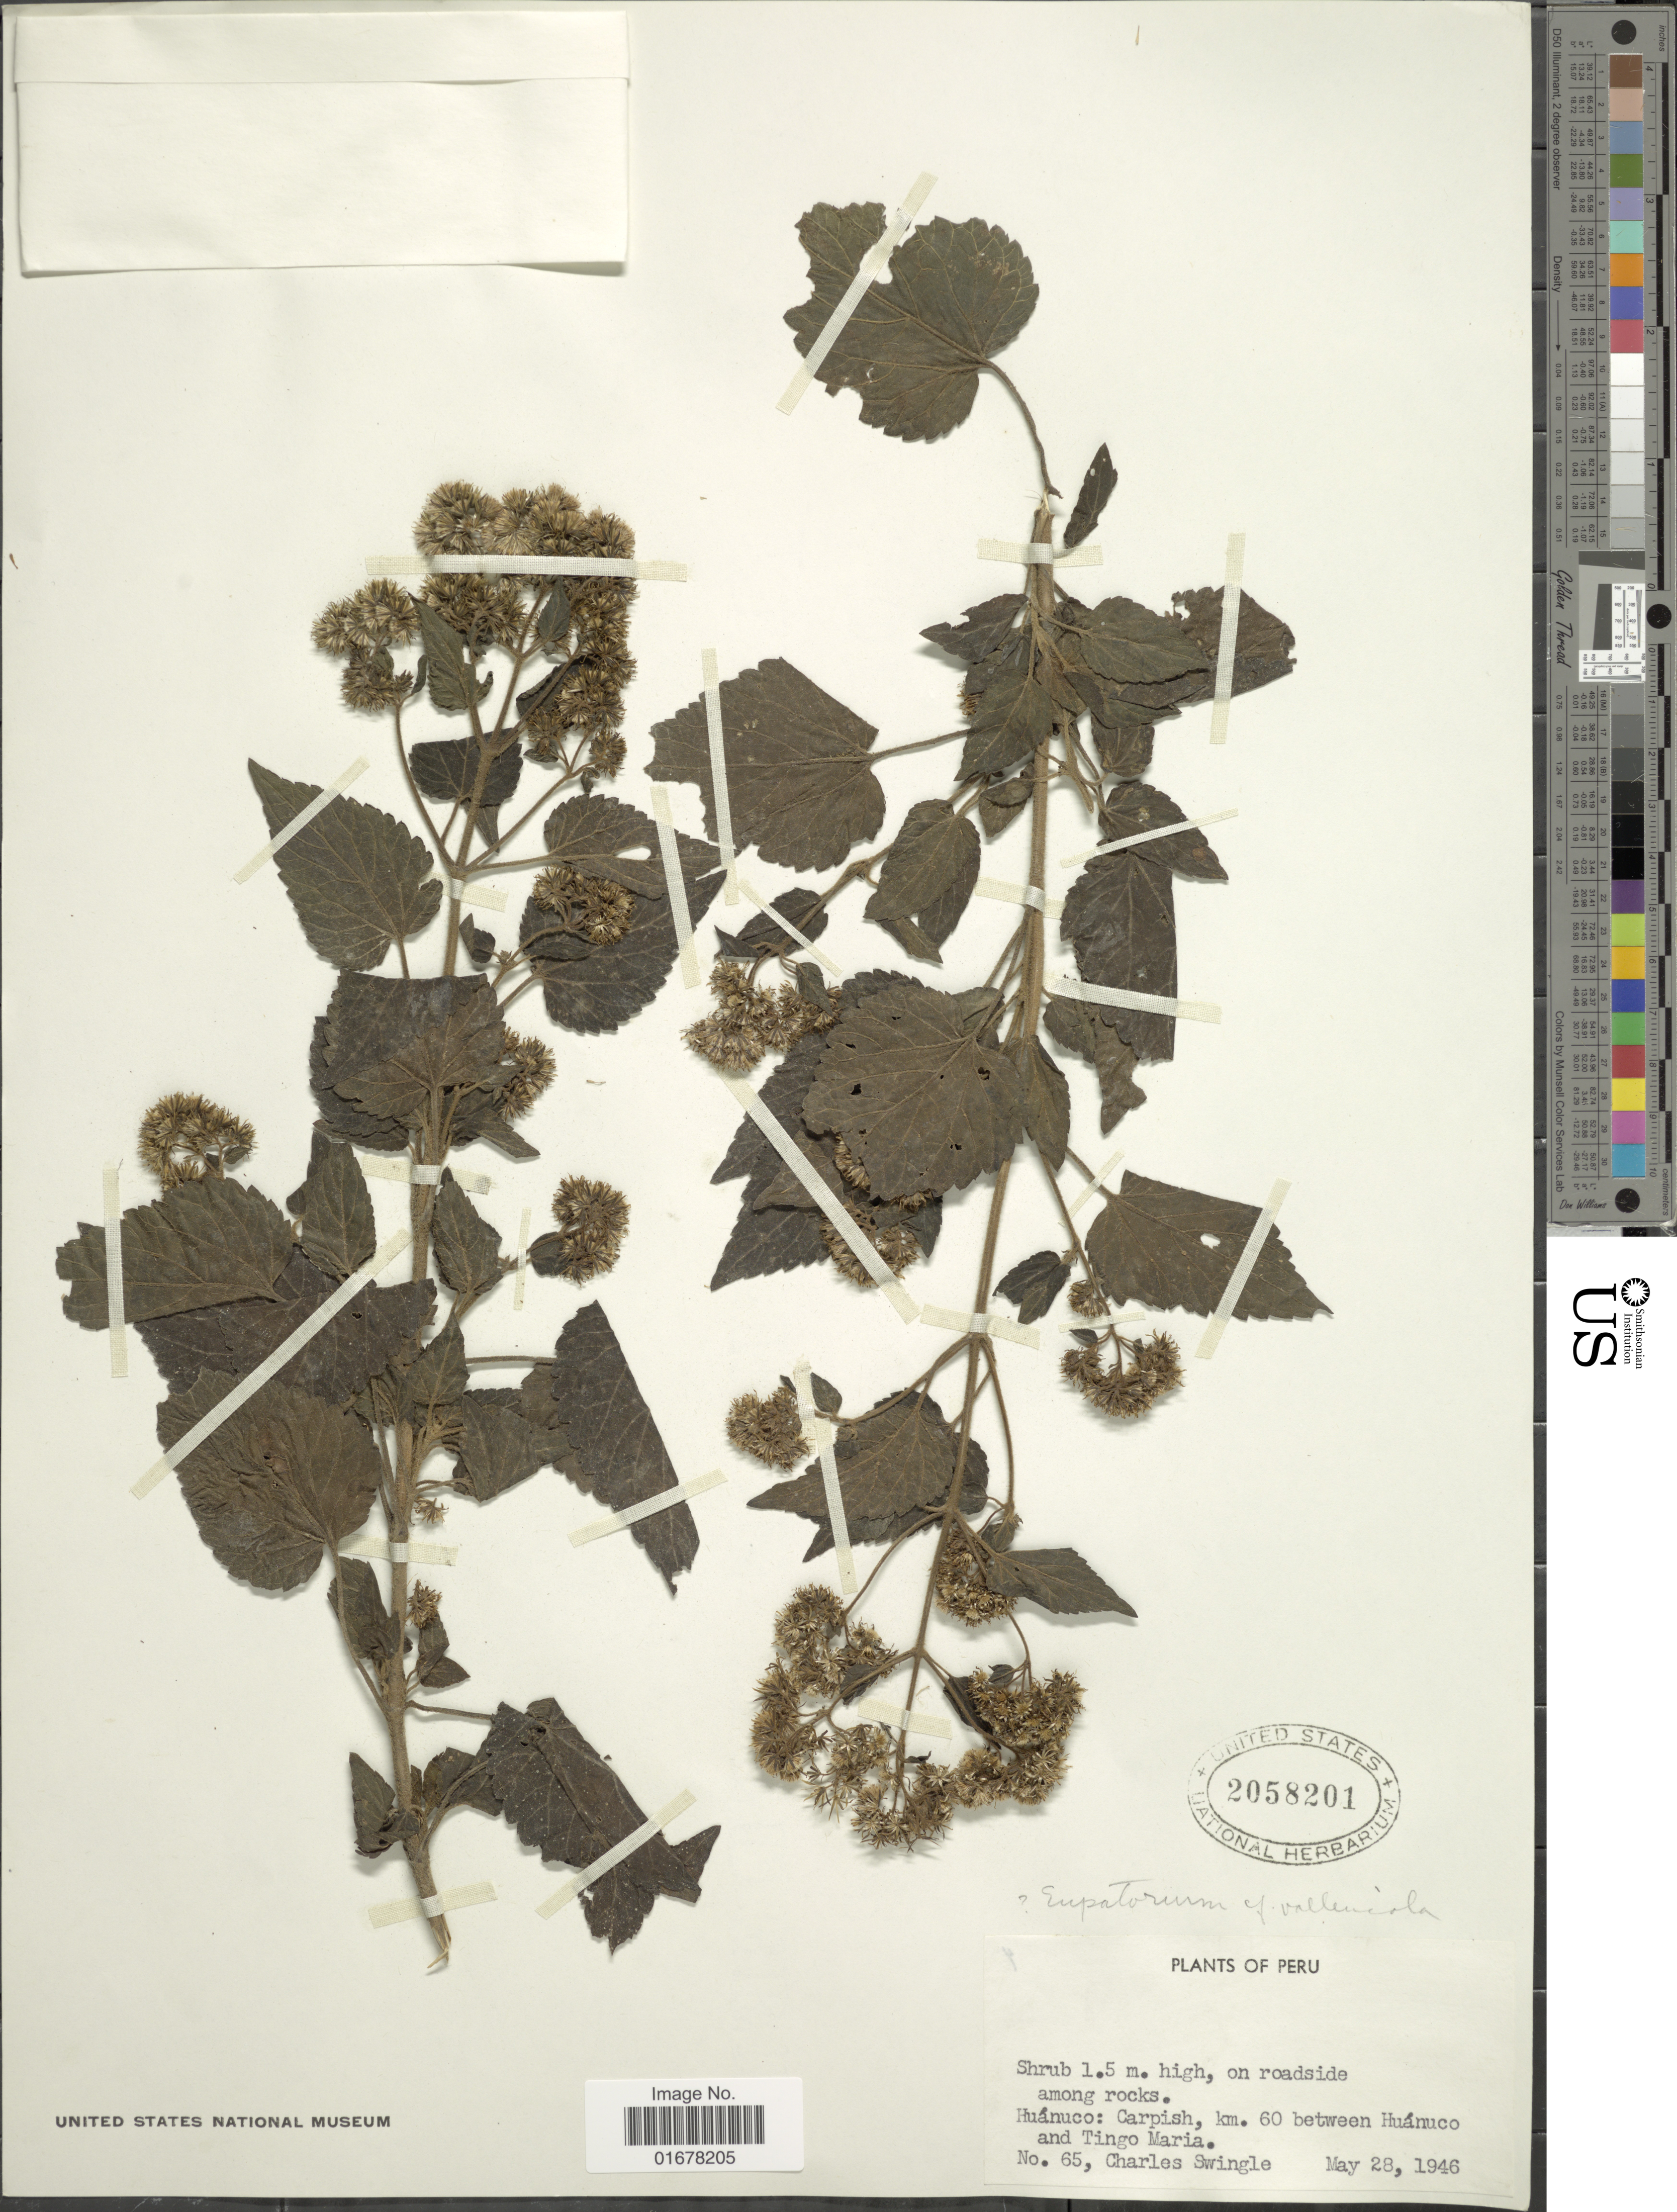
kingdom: Plantae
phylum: Tracheophyta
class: Magnoliopsida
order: Asterales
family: Asteraceae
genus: Ageratina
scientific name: Ageratina articulata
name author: (Sch. Bip. ex Hieron.) R.M. King & H. Rob.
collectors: C. Swingle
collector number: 65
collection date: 1946-05-28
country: Peru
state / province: Huánuco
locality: Huanuco: Carpish, km. 60 between Huanuco and Tingo Maria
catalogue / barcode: US 2058201